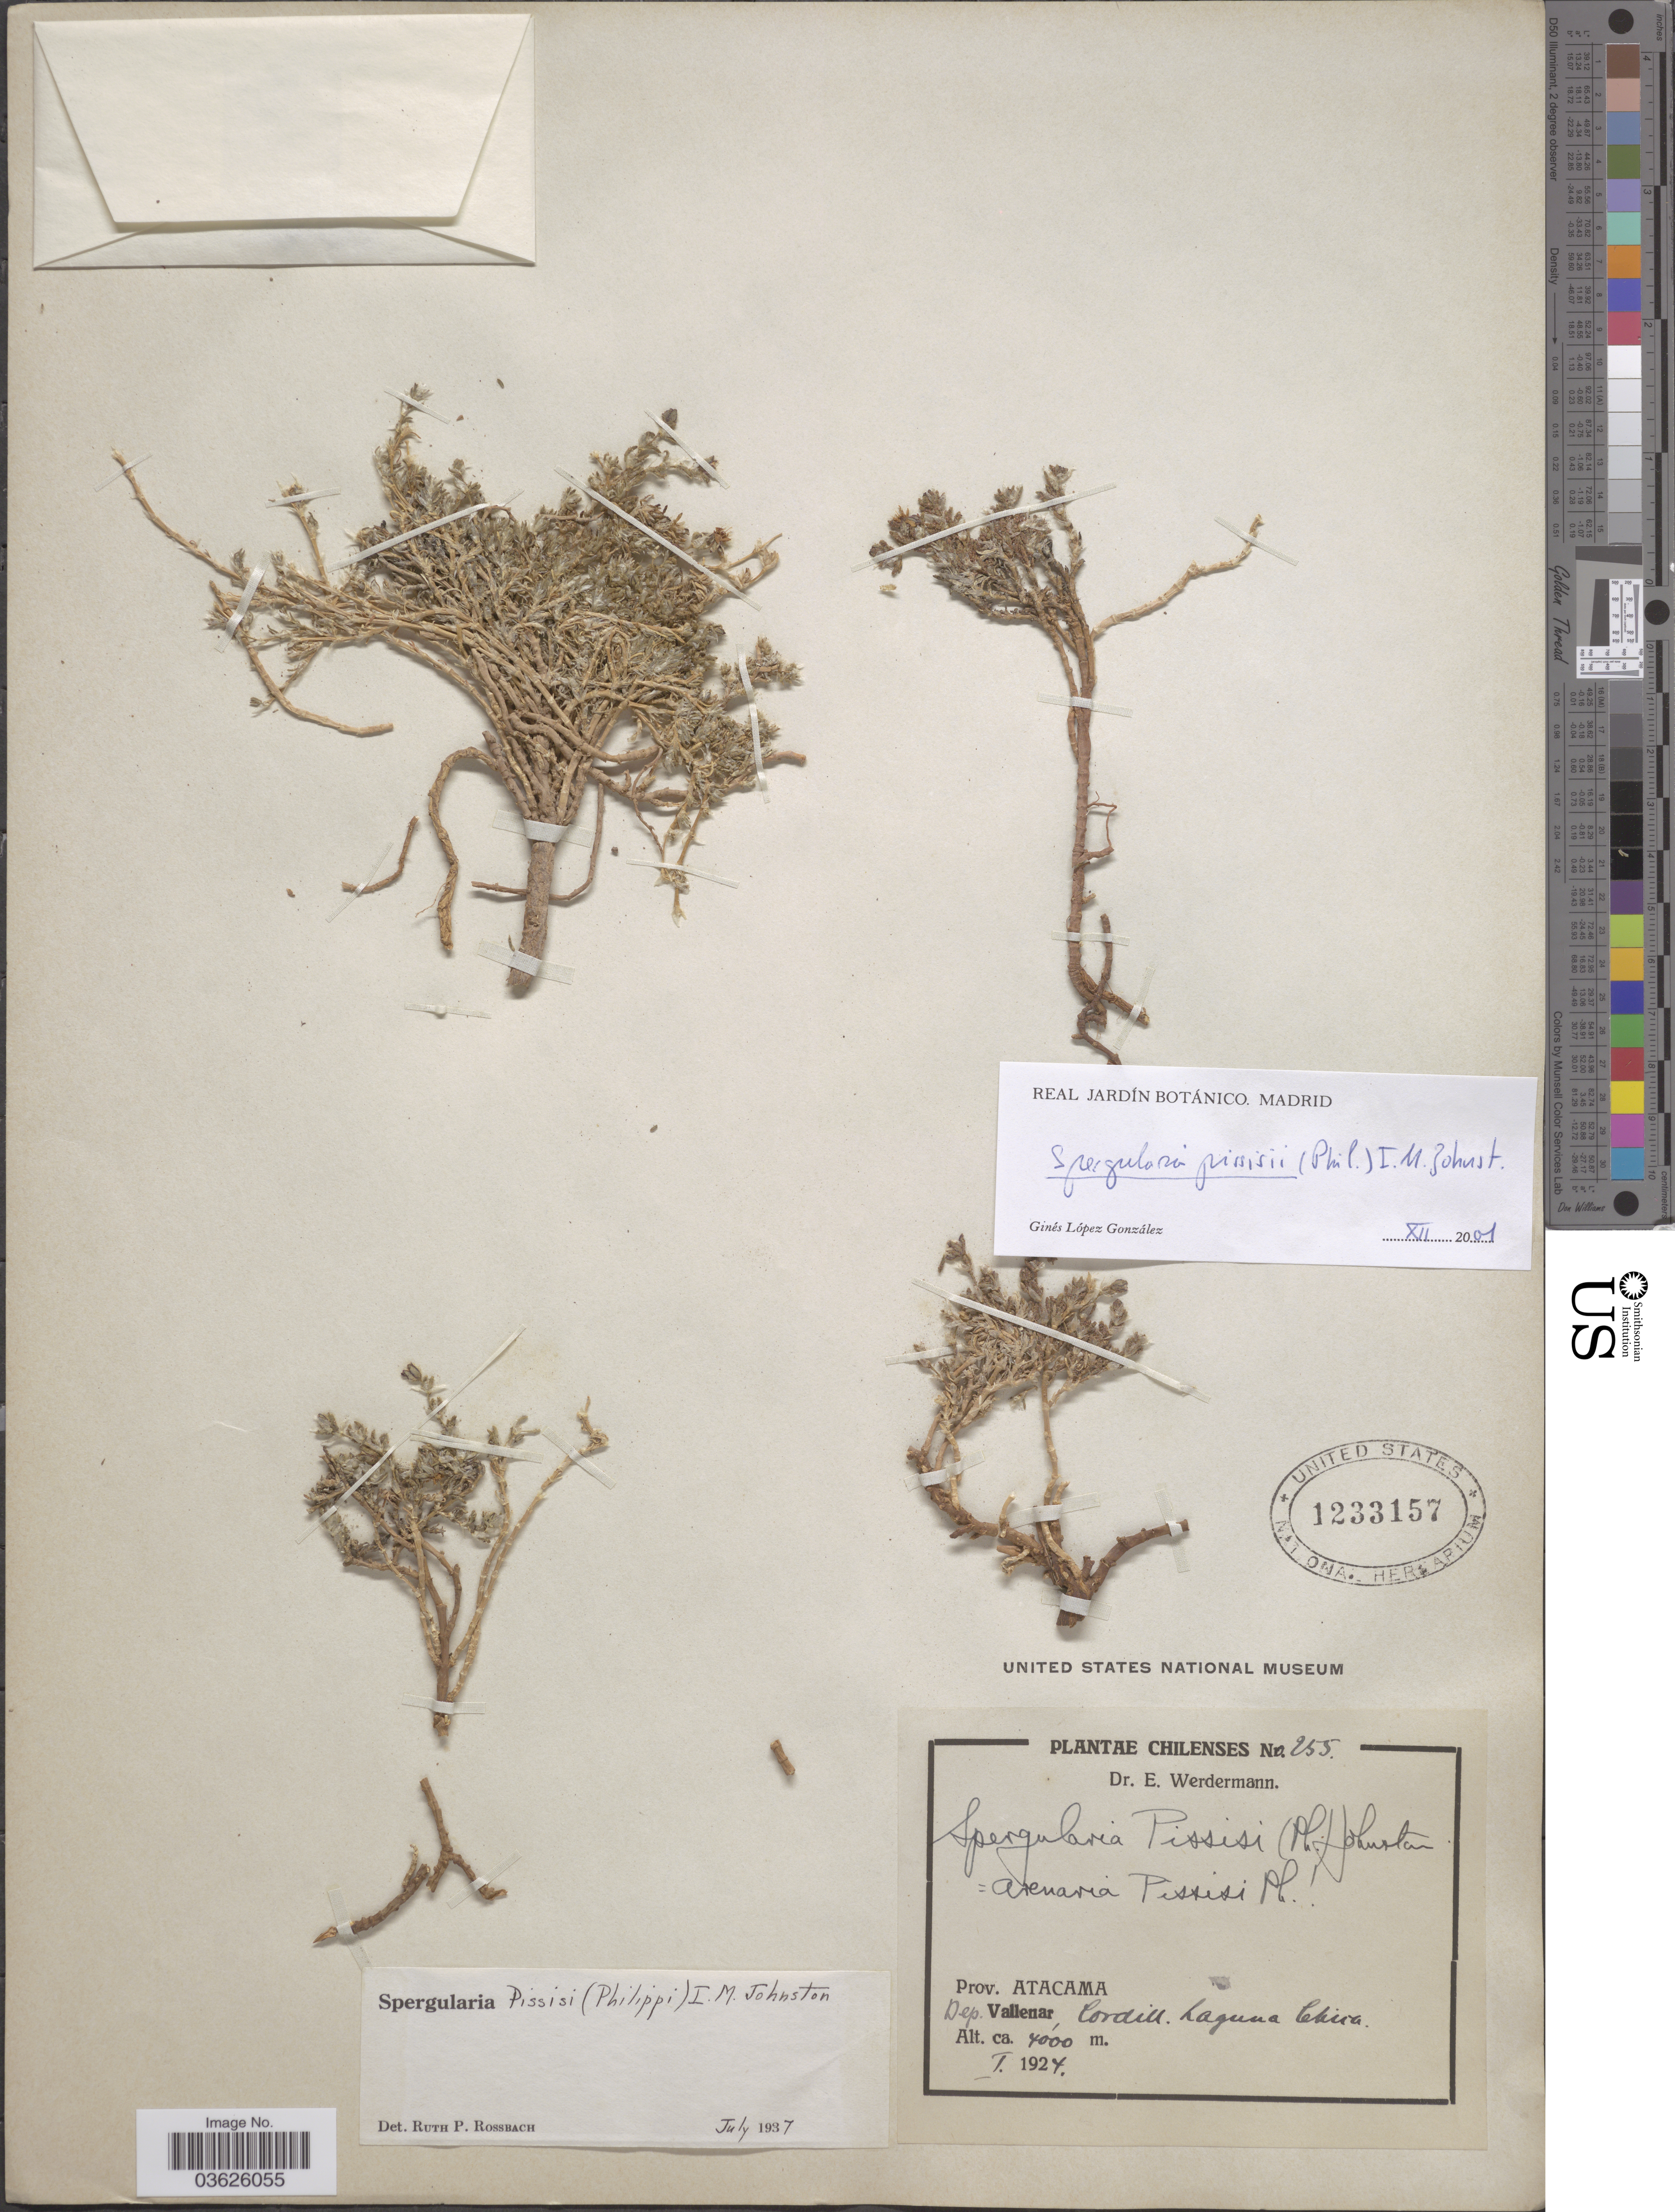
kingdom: Plantae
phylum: Tracheophyta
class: Magnoliopsida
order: Caryophyllales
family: Caryophyllaceae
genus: Spergularia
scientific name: Spergularia pissisii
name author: I.M. Johnst.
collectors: E. Werdermann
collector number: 255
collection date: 1924-01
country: Chile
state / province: Atacama (III)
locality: Prov. Atacama. Dep. Vallenar, Cordill. Laguna Chica.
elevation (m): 4000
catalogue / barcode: US 1233157